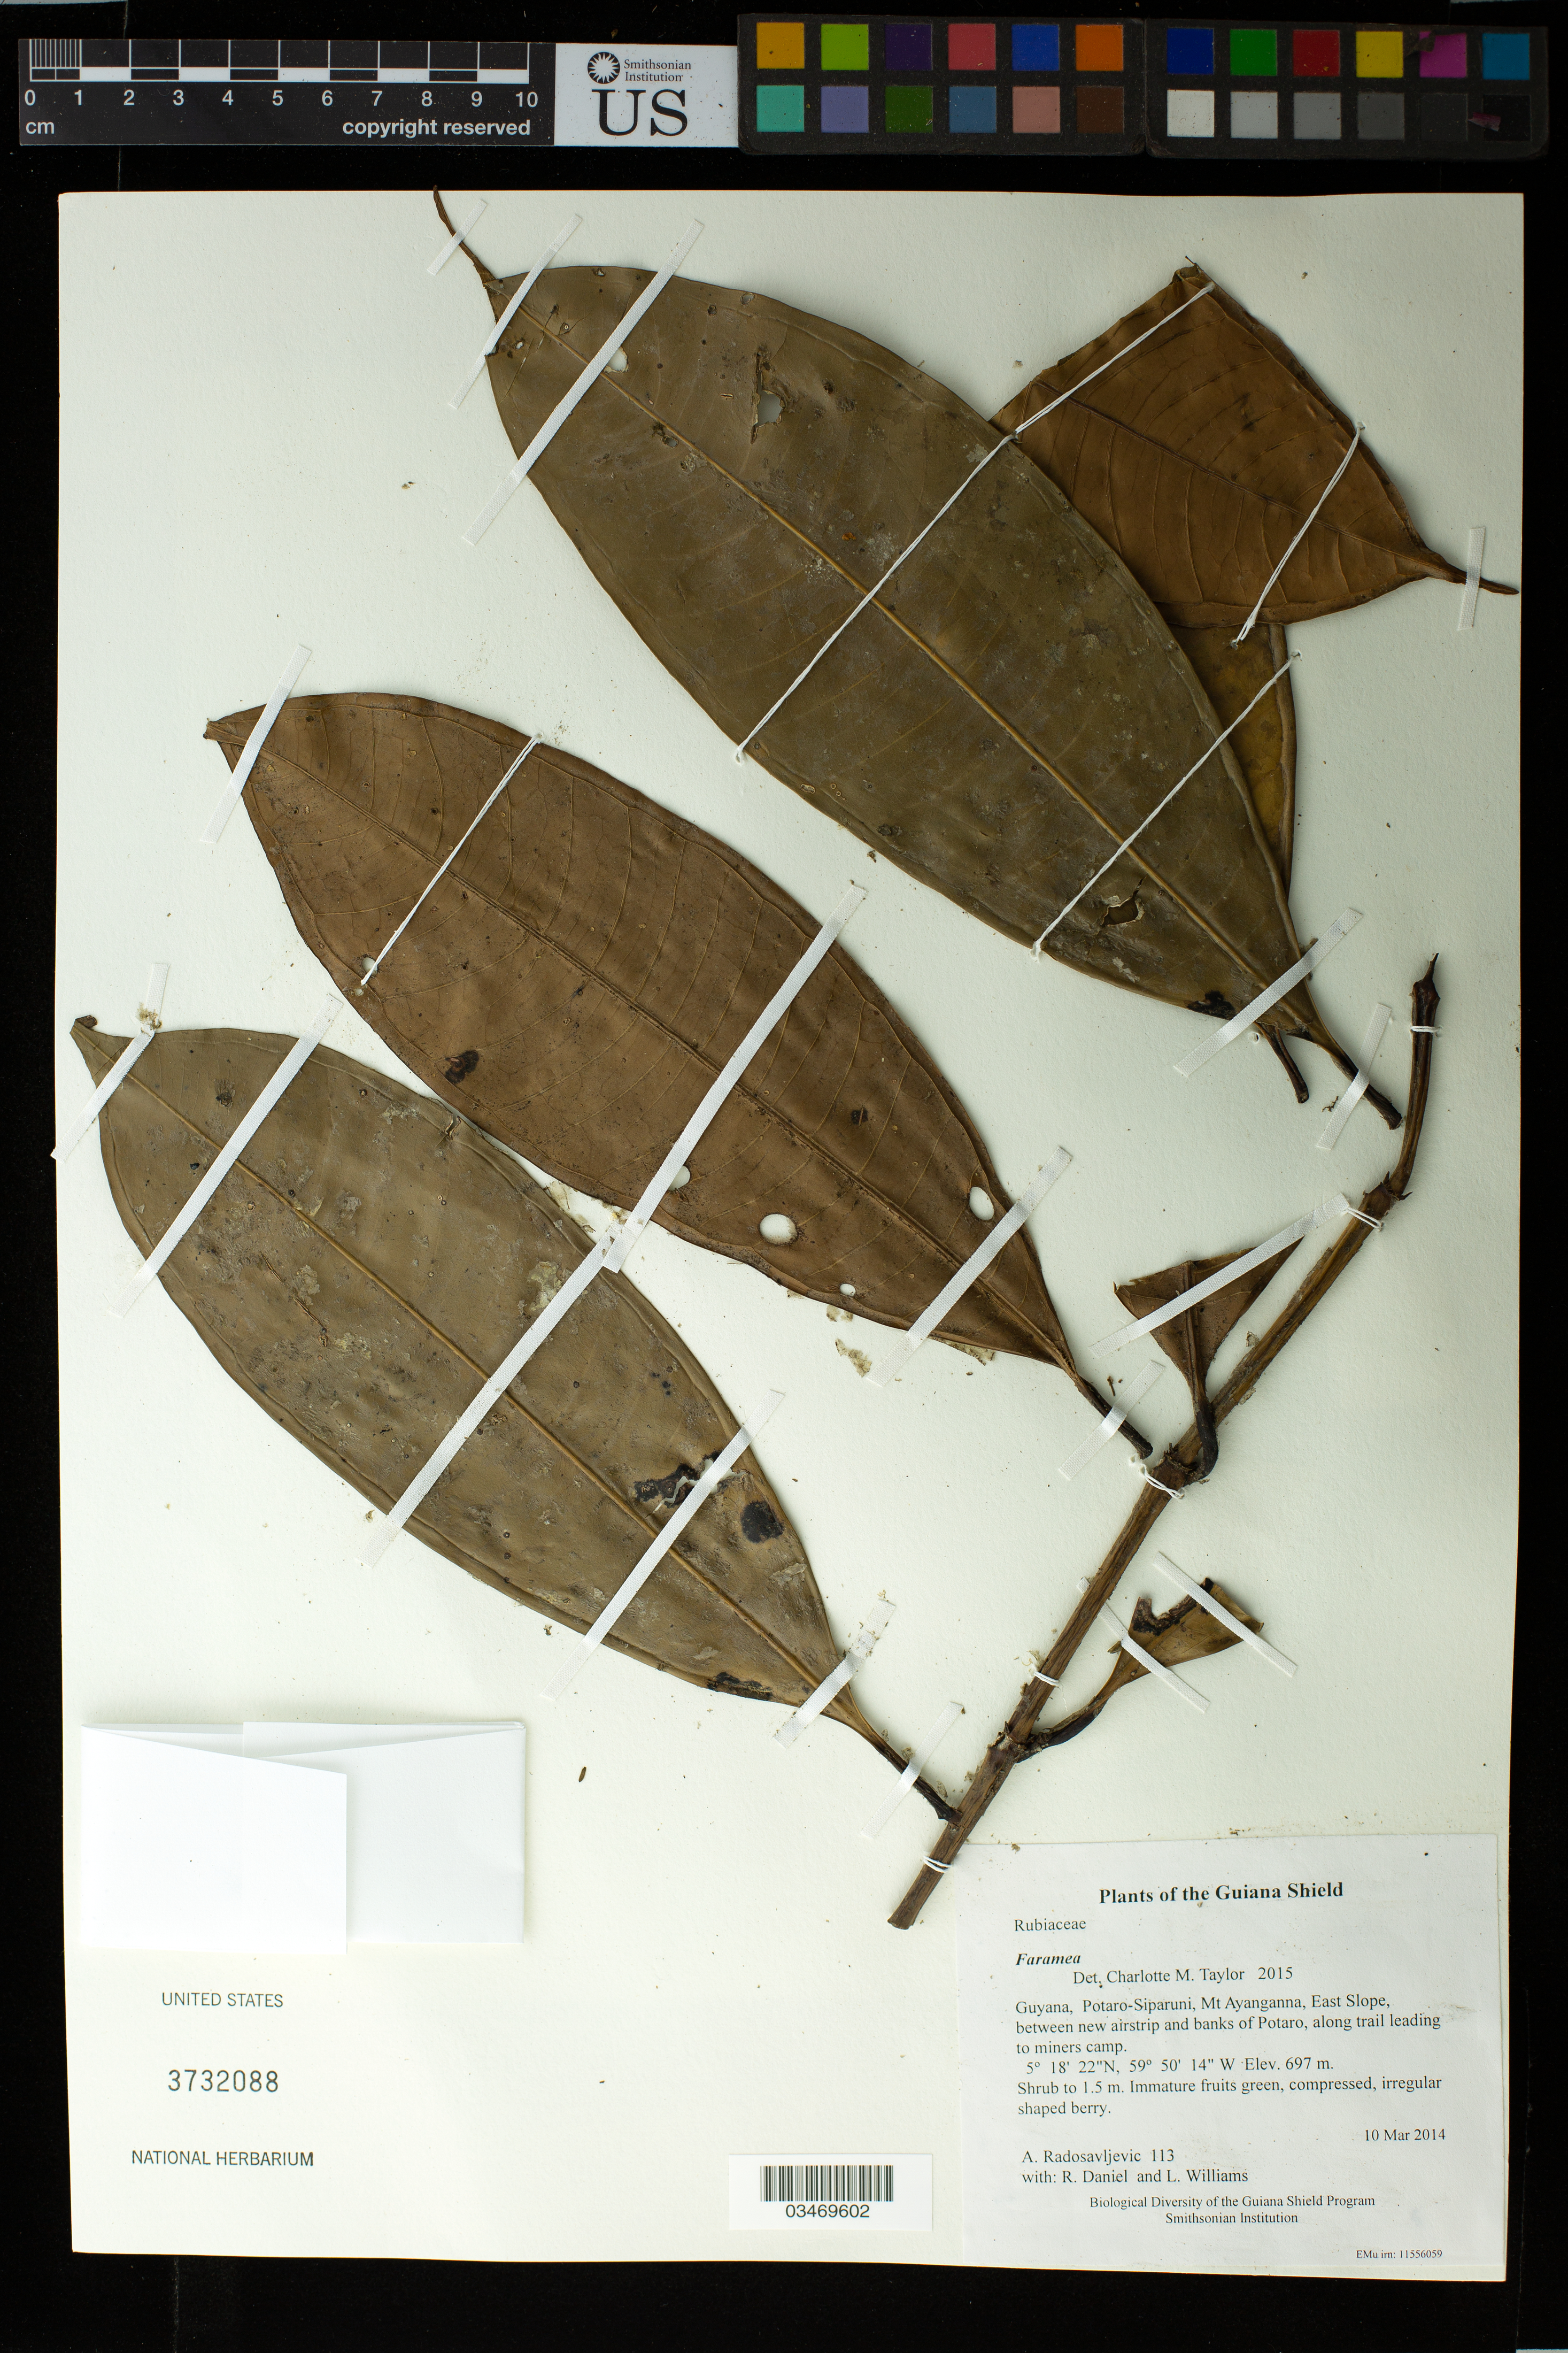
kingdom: Plantae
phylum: Tracheophyta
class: Magnoliopsida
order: Gentianales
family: Rubiaceae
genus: Faramea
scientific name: Faramea sp.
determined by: Taylor, Charlotte M.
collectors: A. Radosavljevic, R. Daniel & L. Williams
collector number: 113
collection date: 2014-03-10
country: Guyana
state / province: Potaro-Siparuni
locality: Mt Ayanganna, East Slope, between new airstrip and banks of Potaro, along trail leading to miners camp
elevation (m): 697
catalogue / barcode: US 3732088